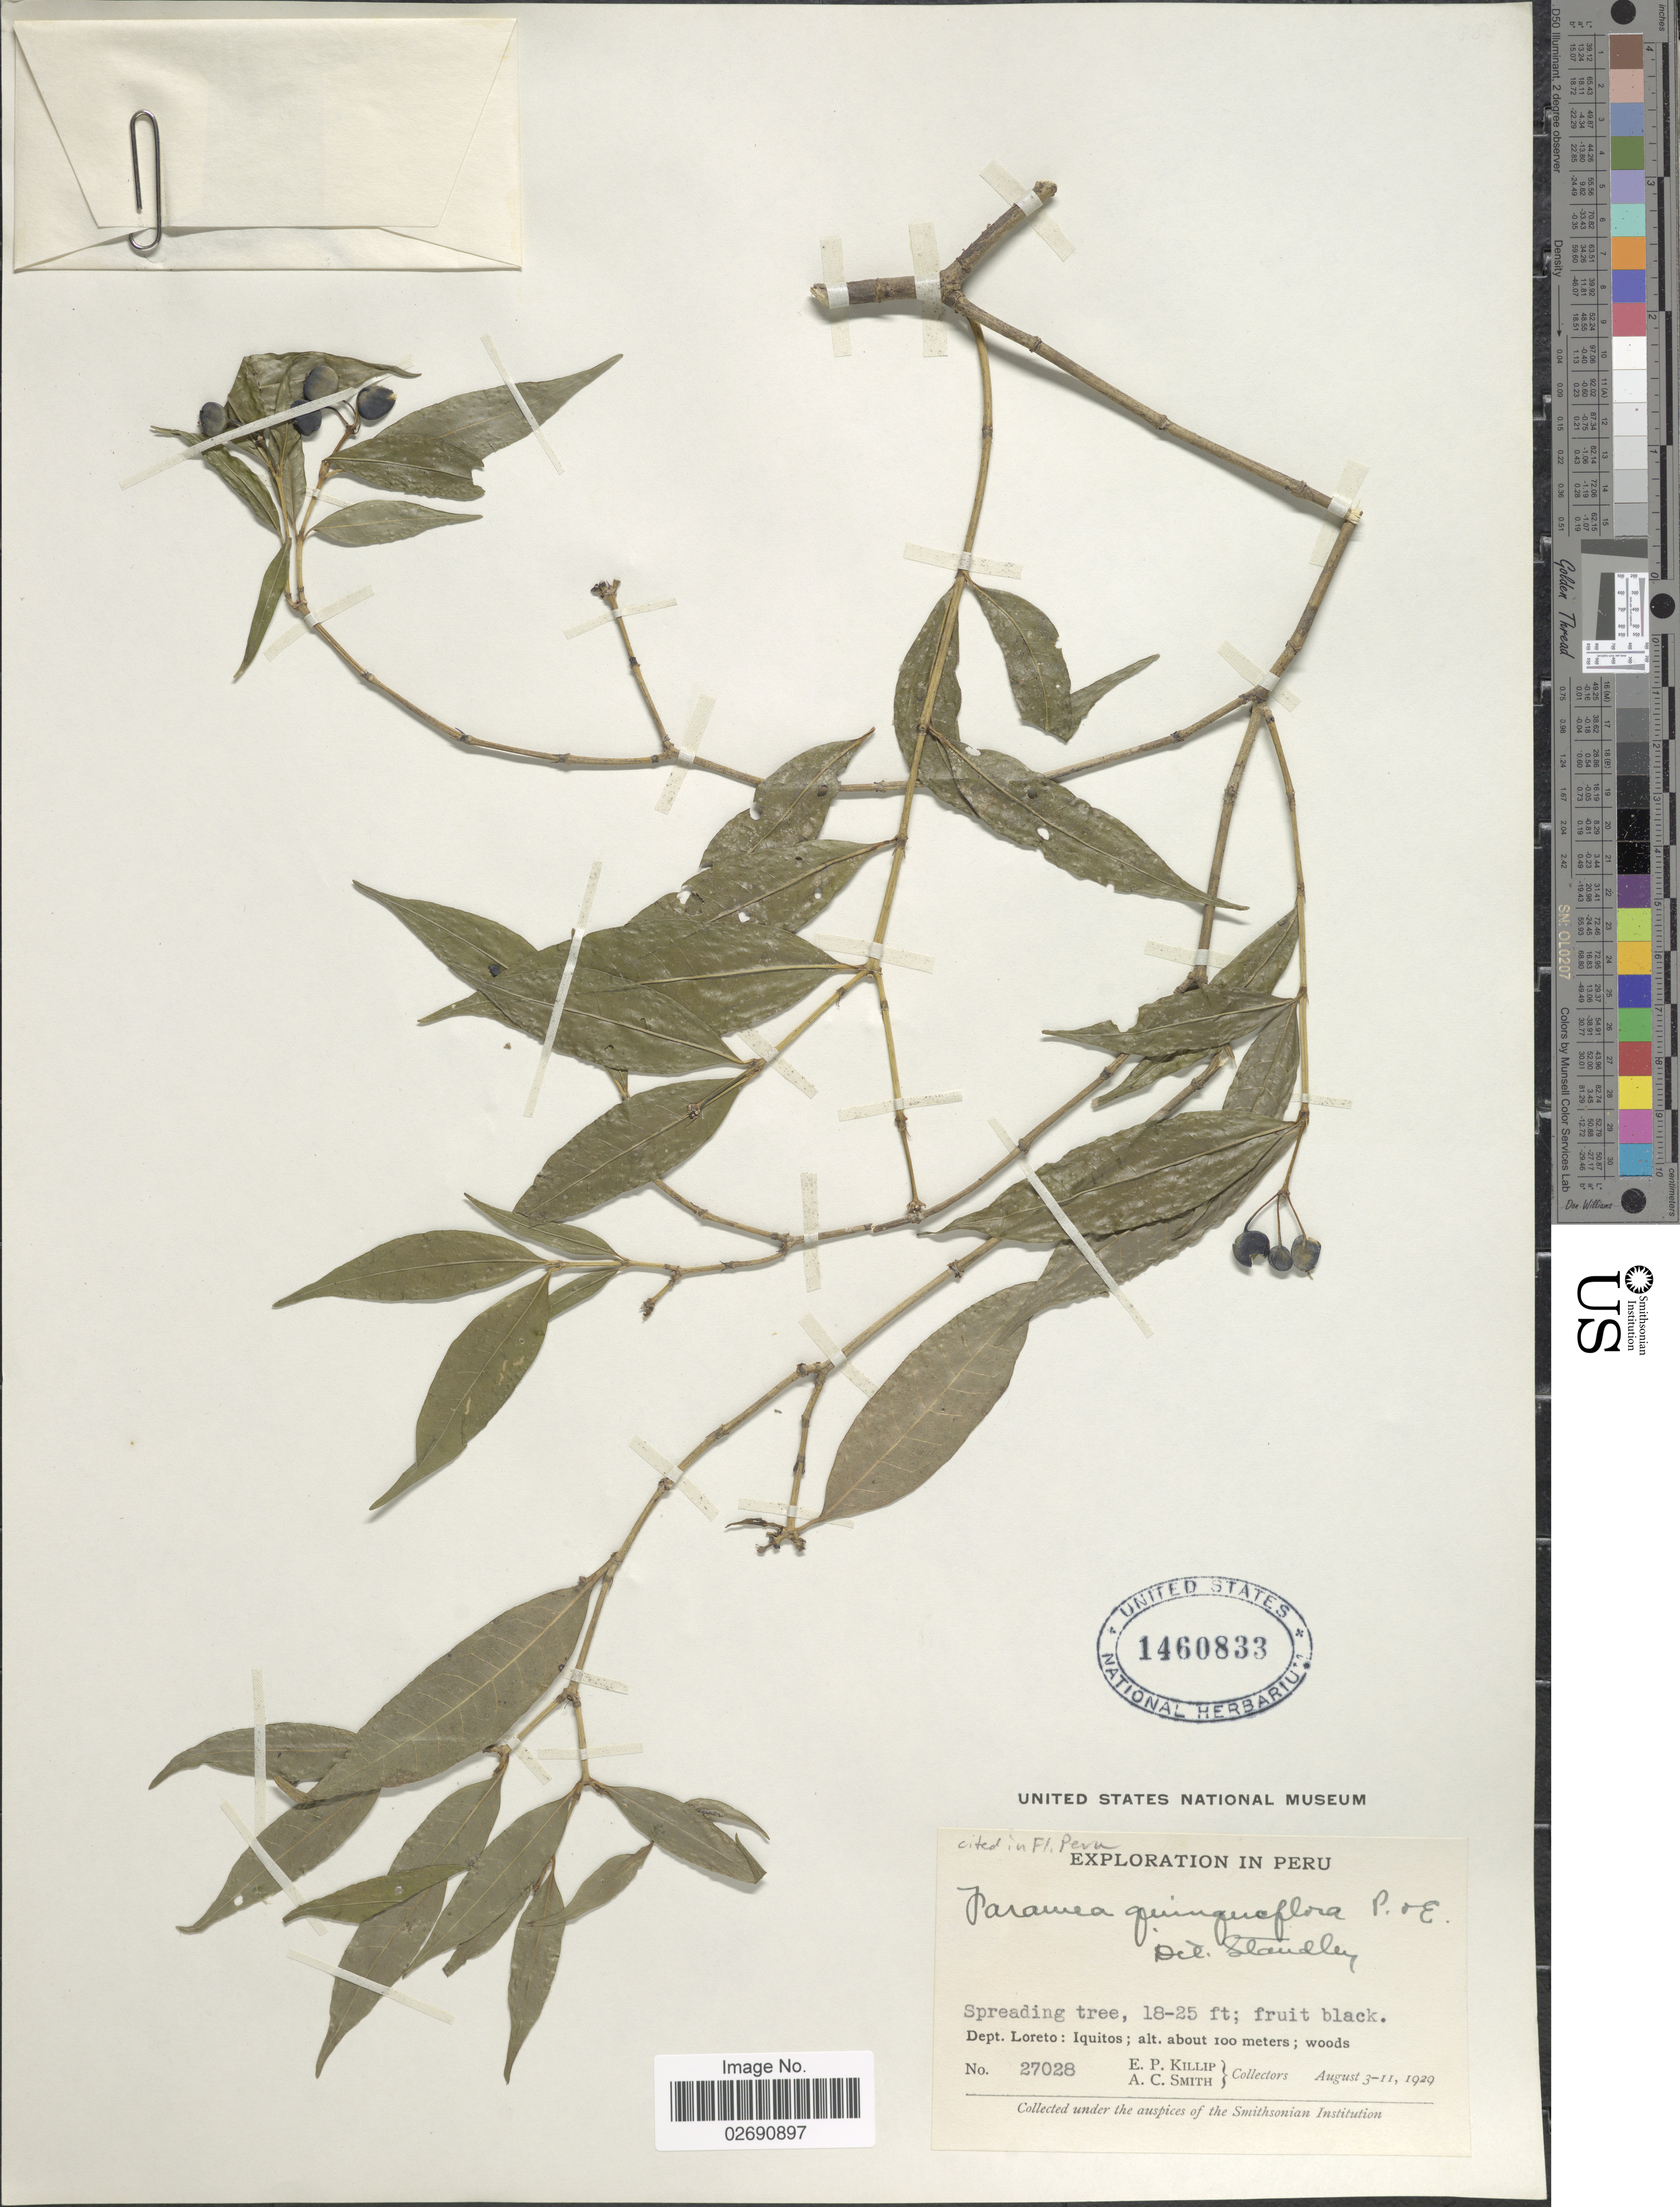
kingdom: Plantae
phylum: Tracheophyta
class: Magnoliopsida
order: Gentianales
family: Rubiaceae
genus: Faramea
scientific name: Faramea quinqueflora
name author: Poepp. & Endl.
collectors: E. P. Killip & A. C. Smith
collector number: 27028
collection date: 1929-08-03/1929-08-11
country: Peru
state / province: Loreto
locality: Iquitos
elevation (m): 100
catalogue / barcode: US 1460833